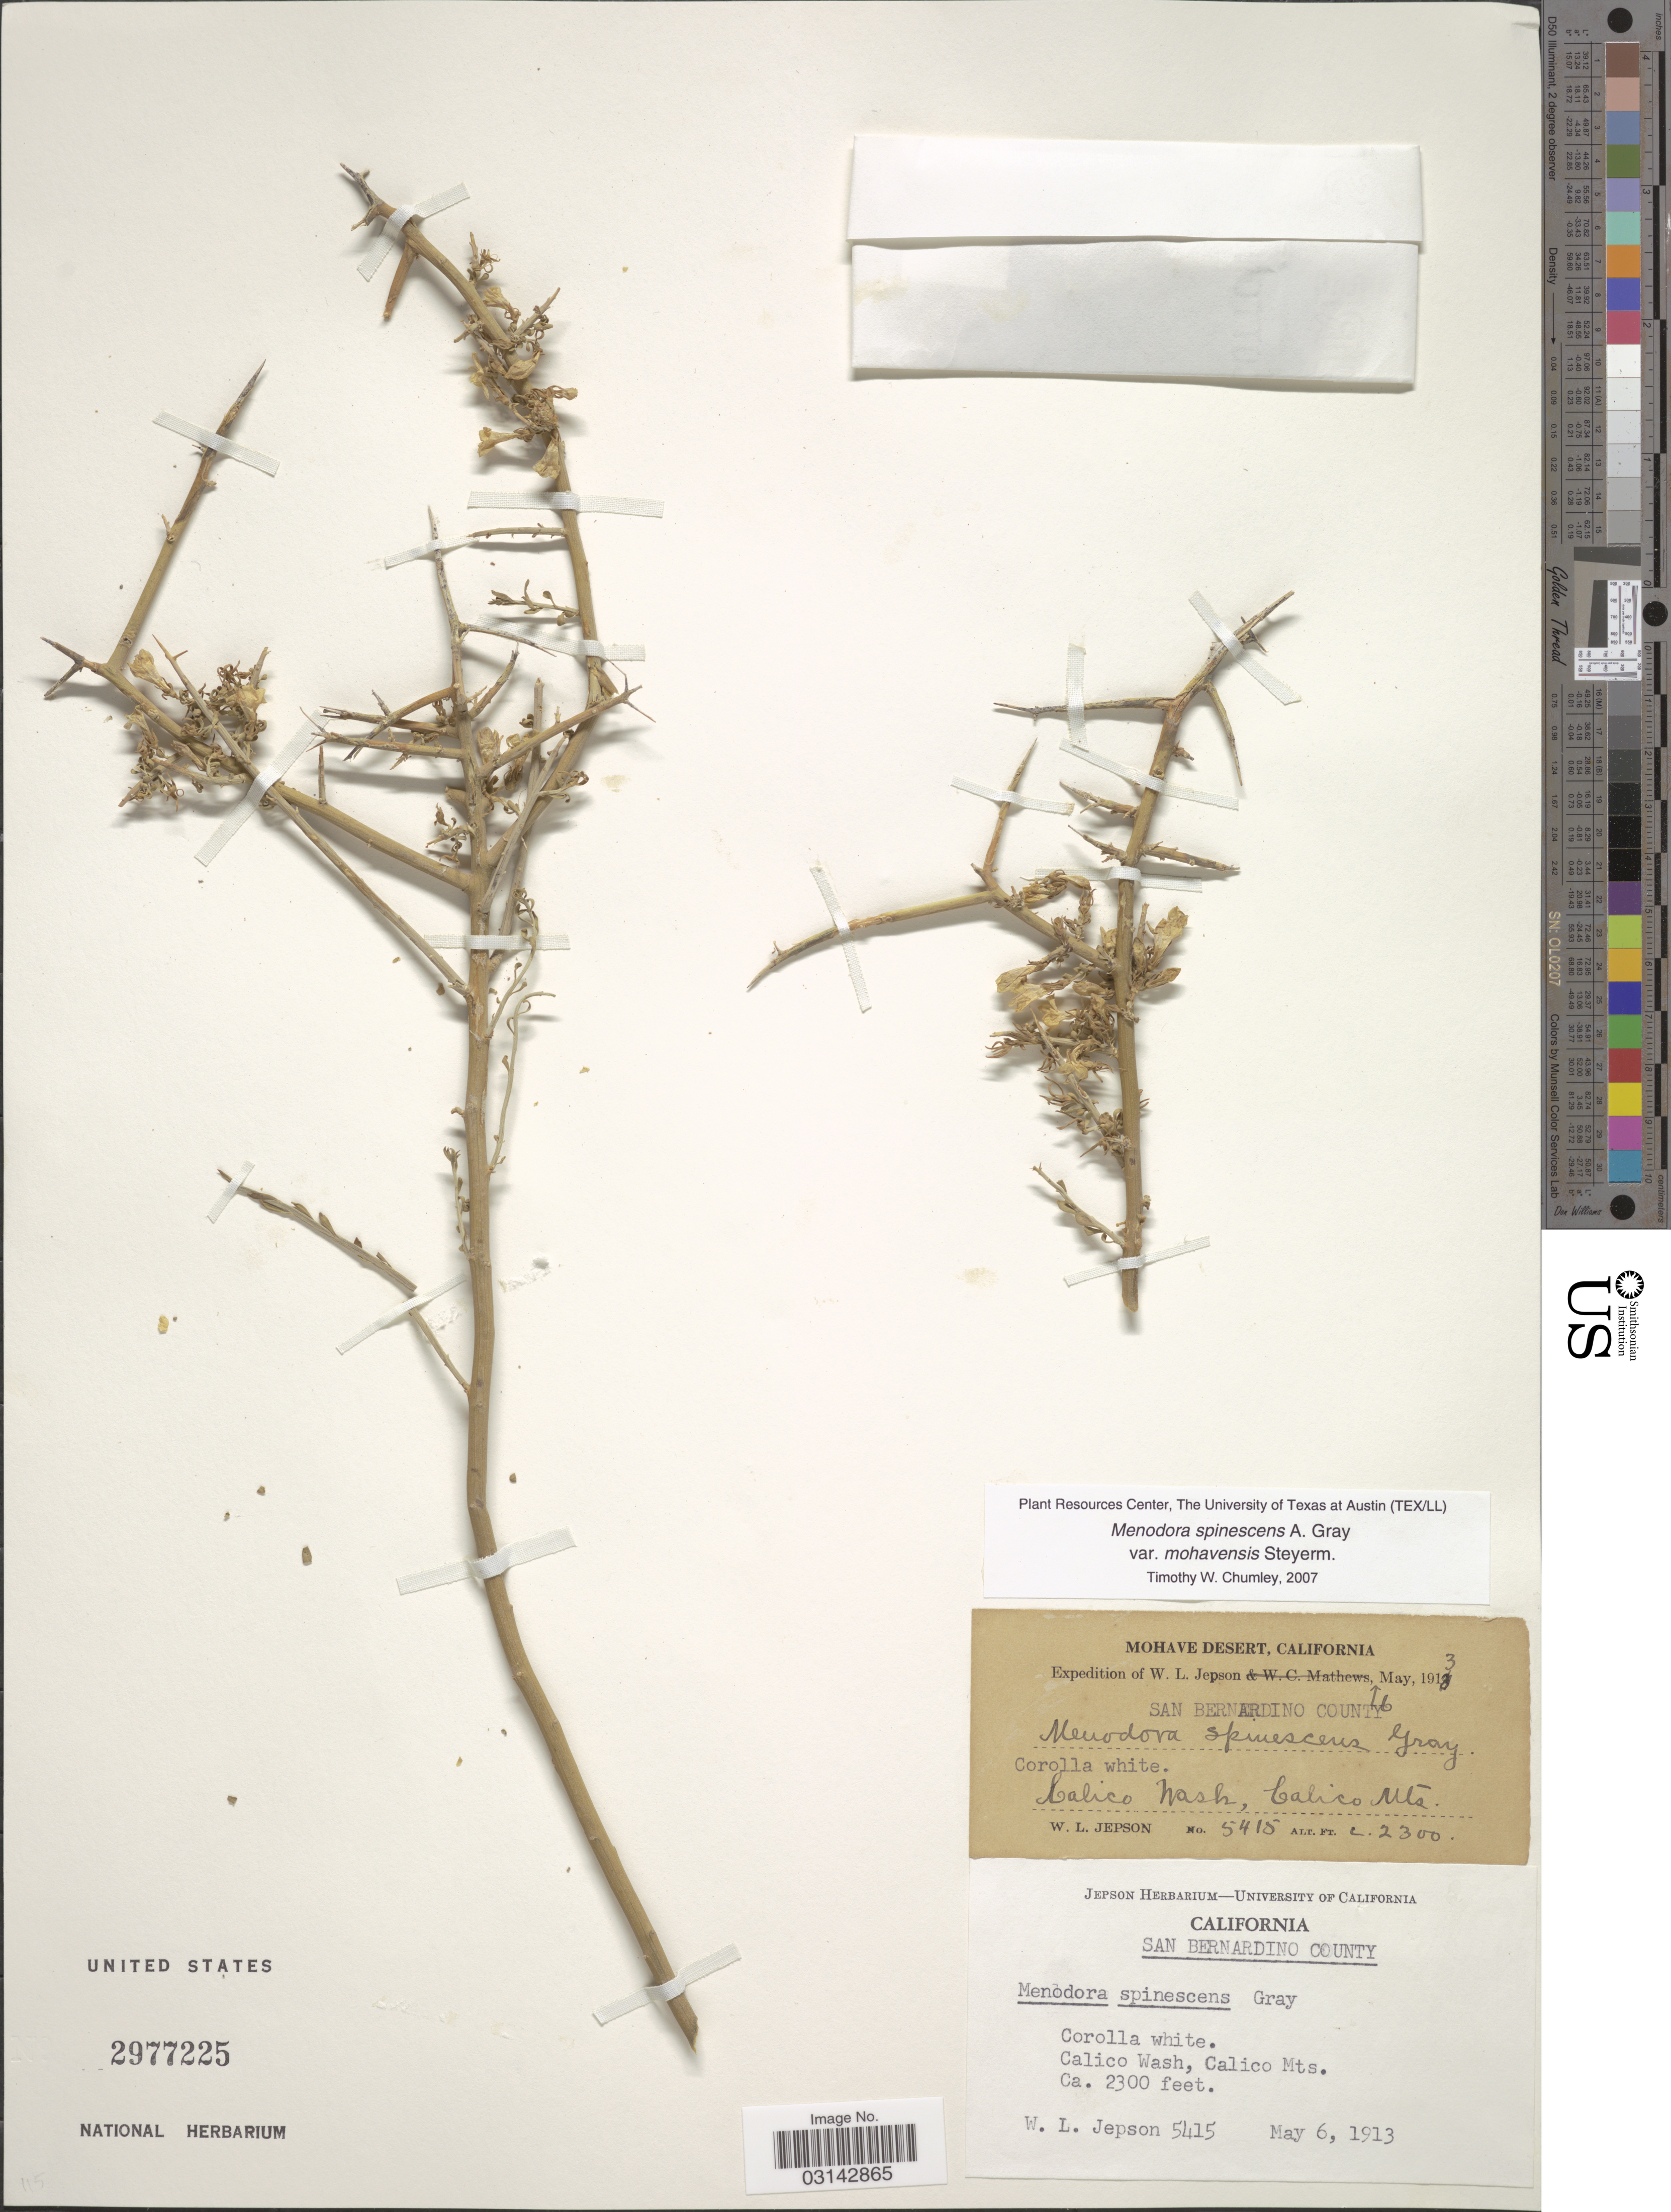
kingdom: Plantae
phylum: Tracheophyta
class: Magnoliopsida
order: Lamiales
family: Oleaceae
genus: Menodora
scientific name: Menodora spinescens var. mohavensis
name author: Steyerm.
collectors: W. L. Jepson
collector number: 5415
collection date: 1913-05-06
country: United States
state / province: California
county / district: San Bernardino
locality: San Bernardino County. Mohave Desert. Calico Wash, Calico Mts.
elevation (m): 701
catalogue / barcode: US 2977225